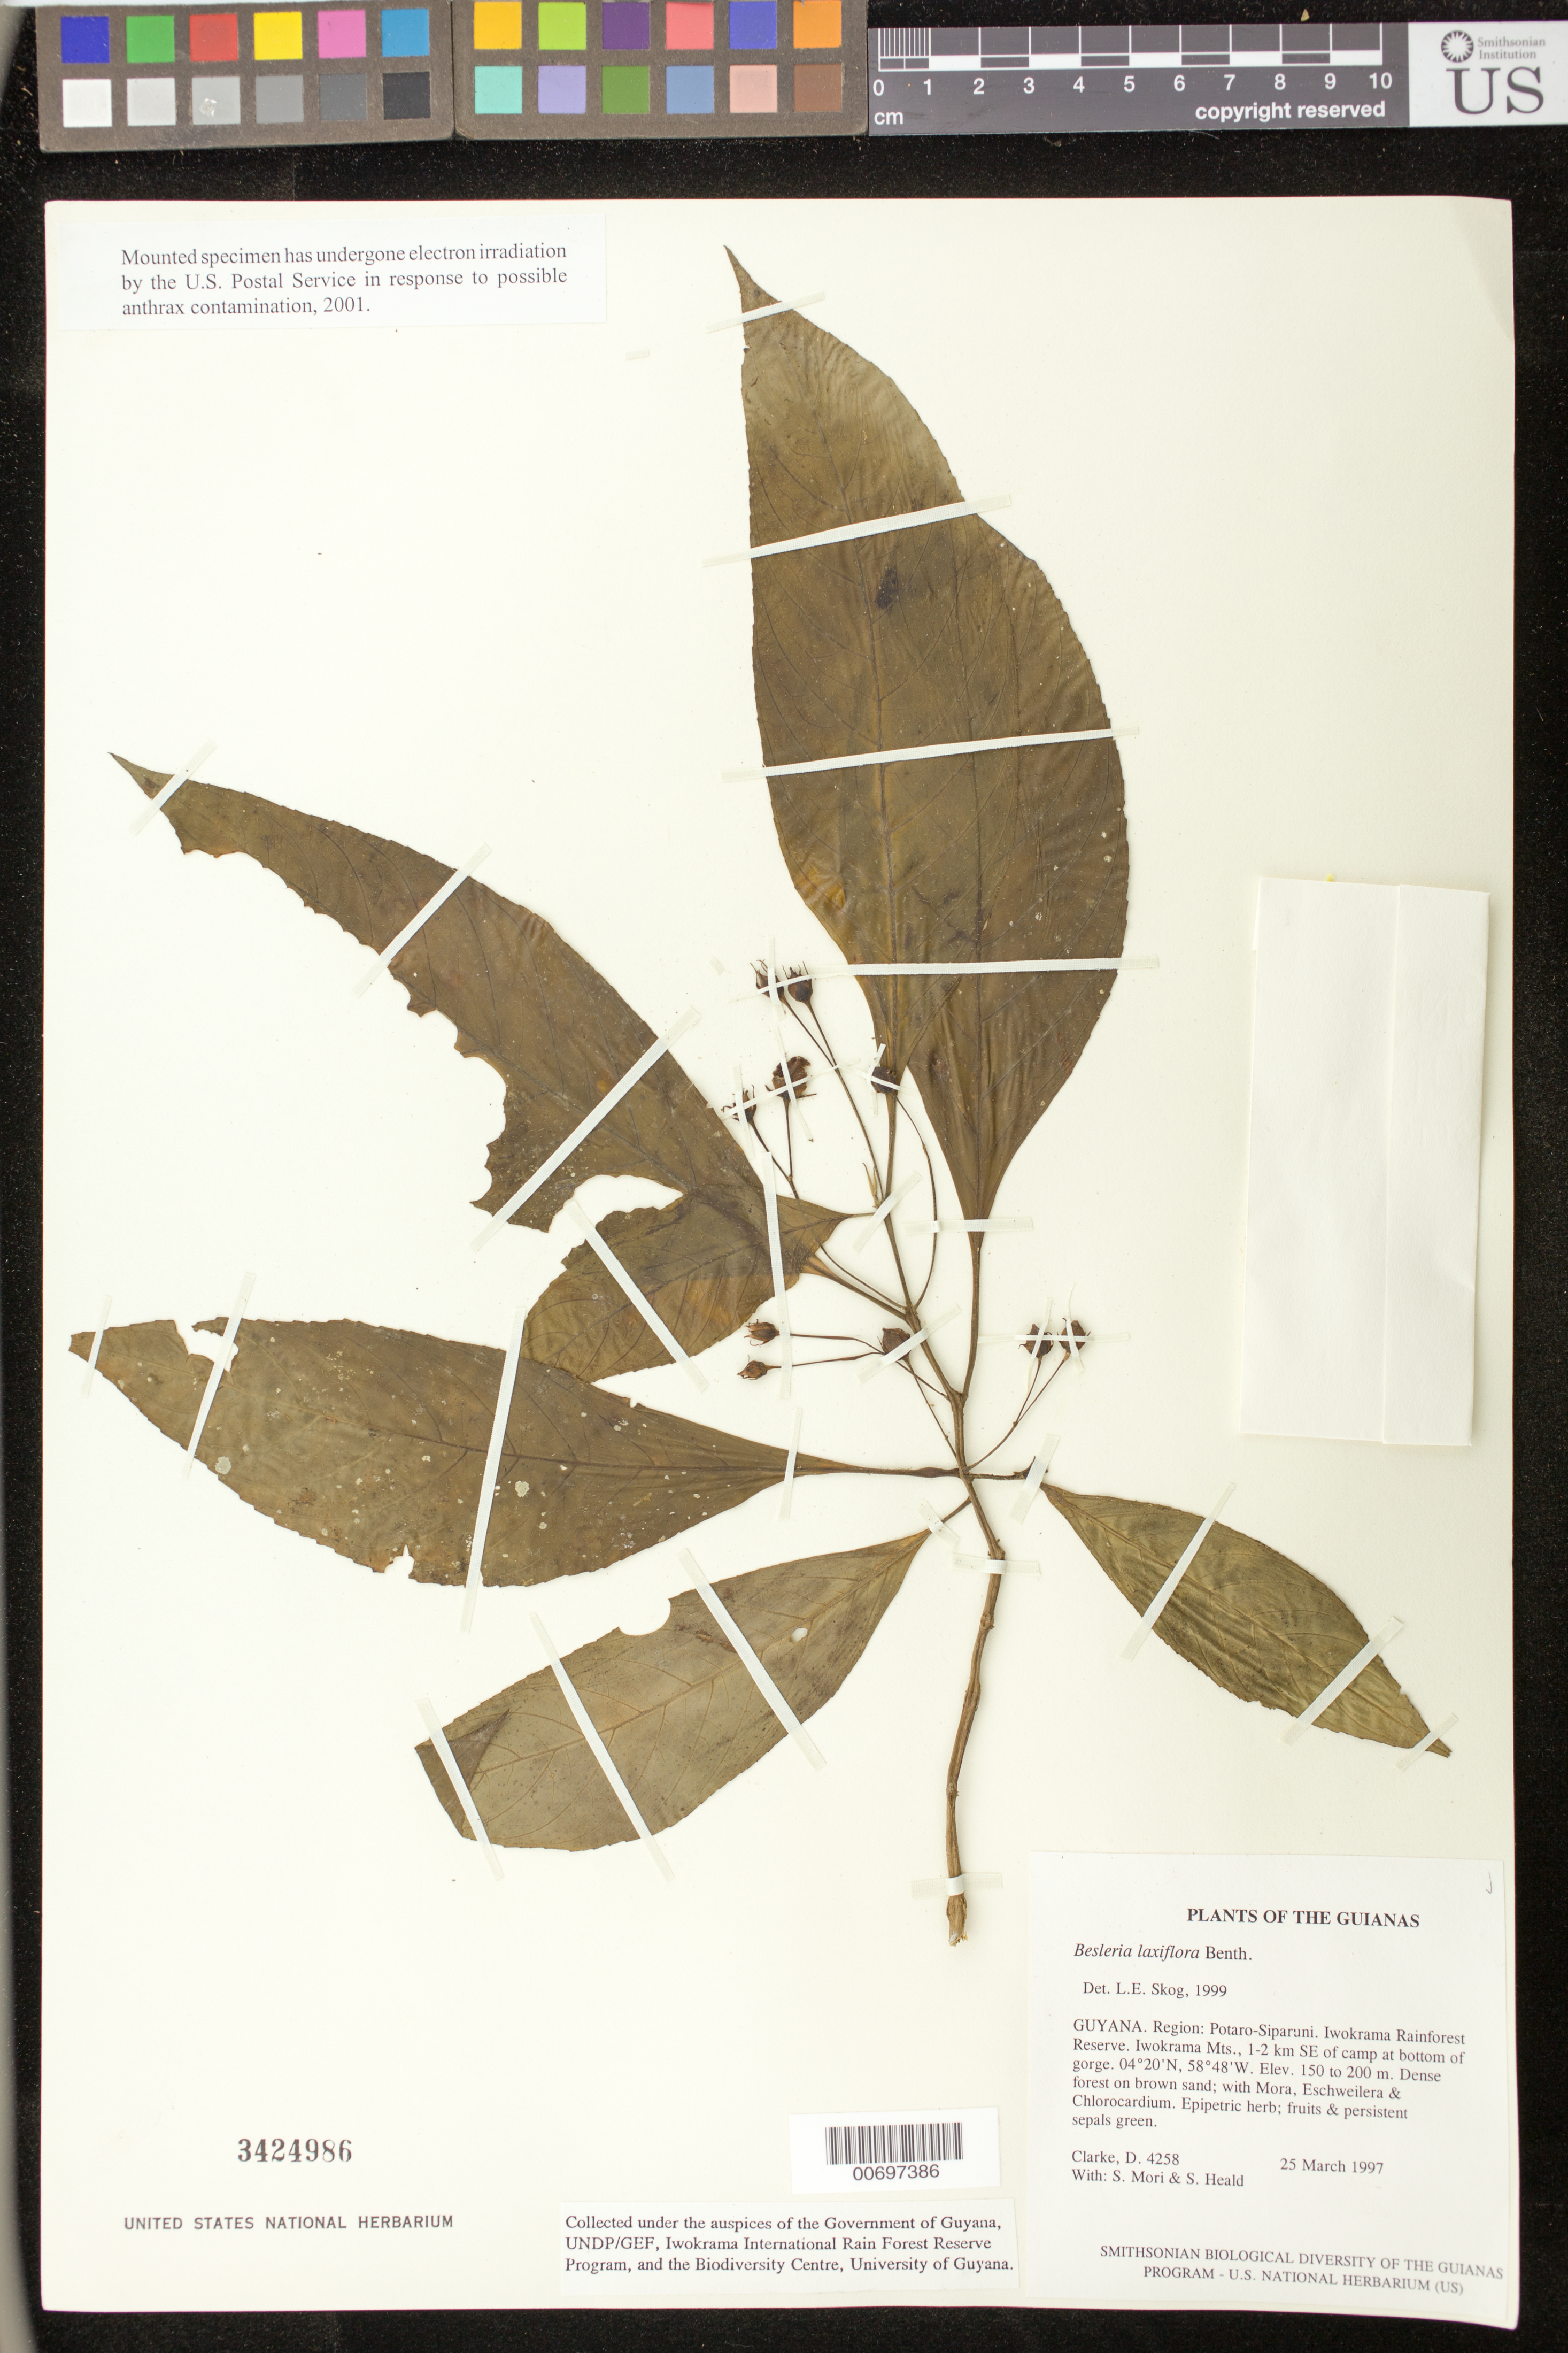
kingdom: Plantae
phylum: Tracheophyta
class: Magnoliopsida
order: Lamiales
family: Gesneriaceae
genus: Besleria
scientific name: Besleria laxiflora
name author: Benth.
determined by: Skog, Laurence E.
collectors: H. D. Clarke, S. Mori & S. Heald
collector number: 4258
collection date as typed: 25 Mar 1997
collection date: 1997-03-25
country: Guyana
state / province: Potaro-Siparuni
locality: Iwokrama Rainforest Reserve; Iwokrama Mts., 1-2 km SE of camp at bottom of gorge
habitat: Dense forest on brown sand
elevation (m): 150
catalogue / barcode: US 3424986